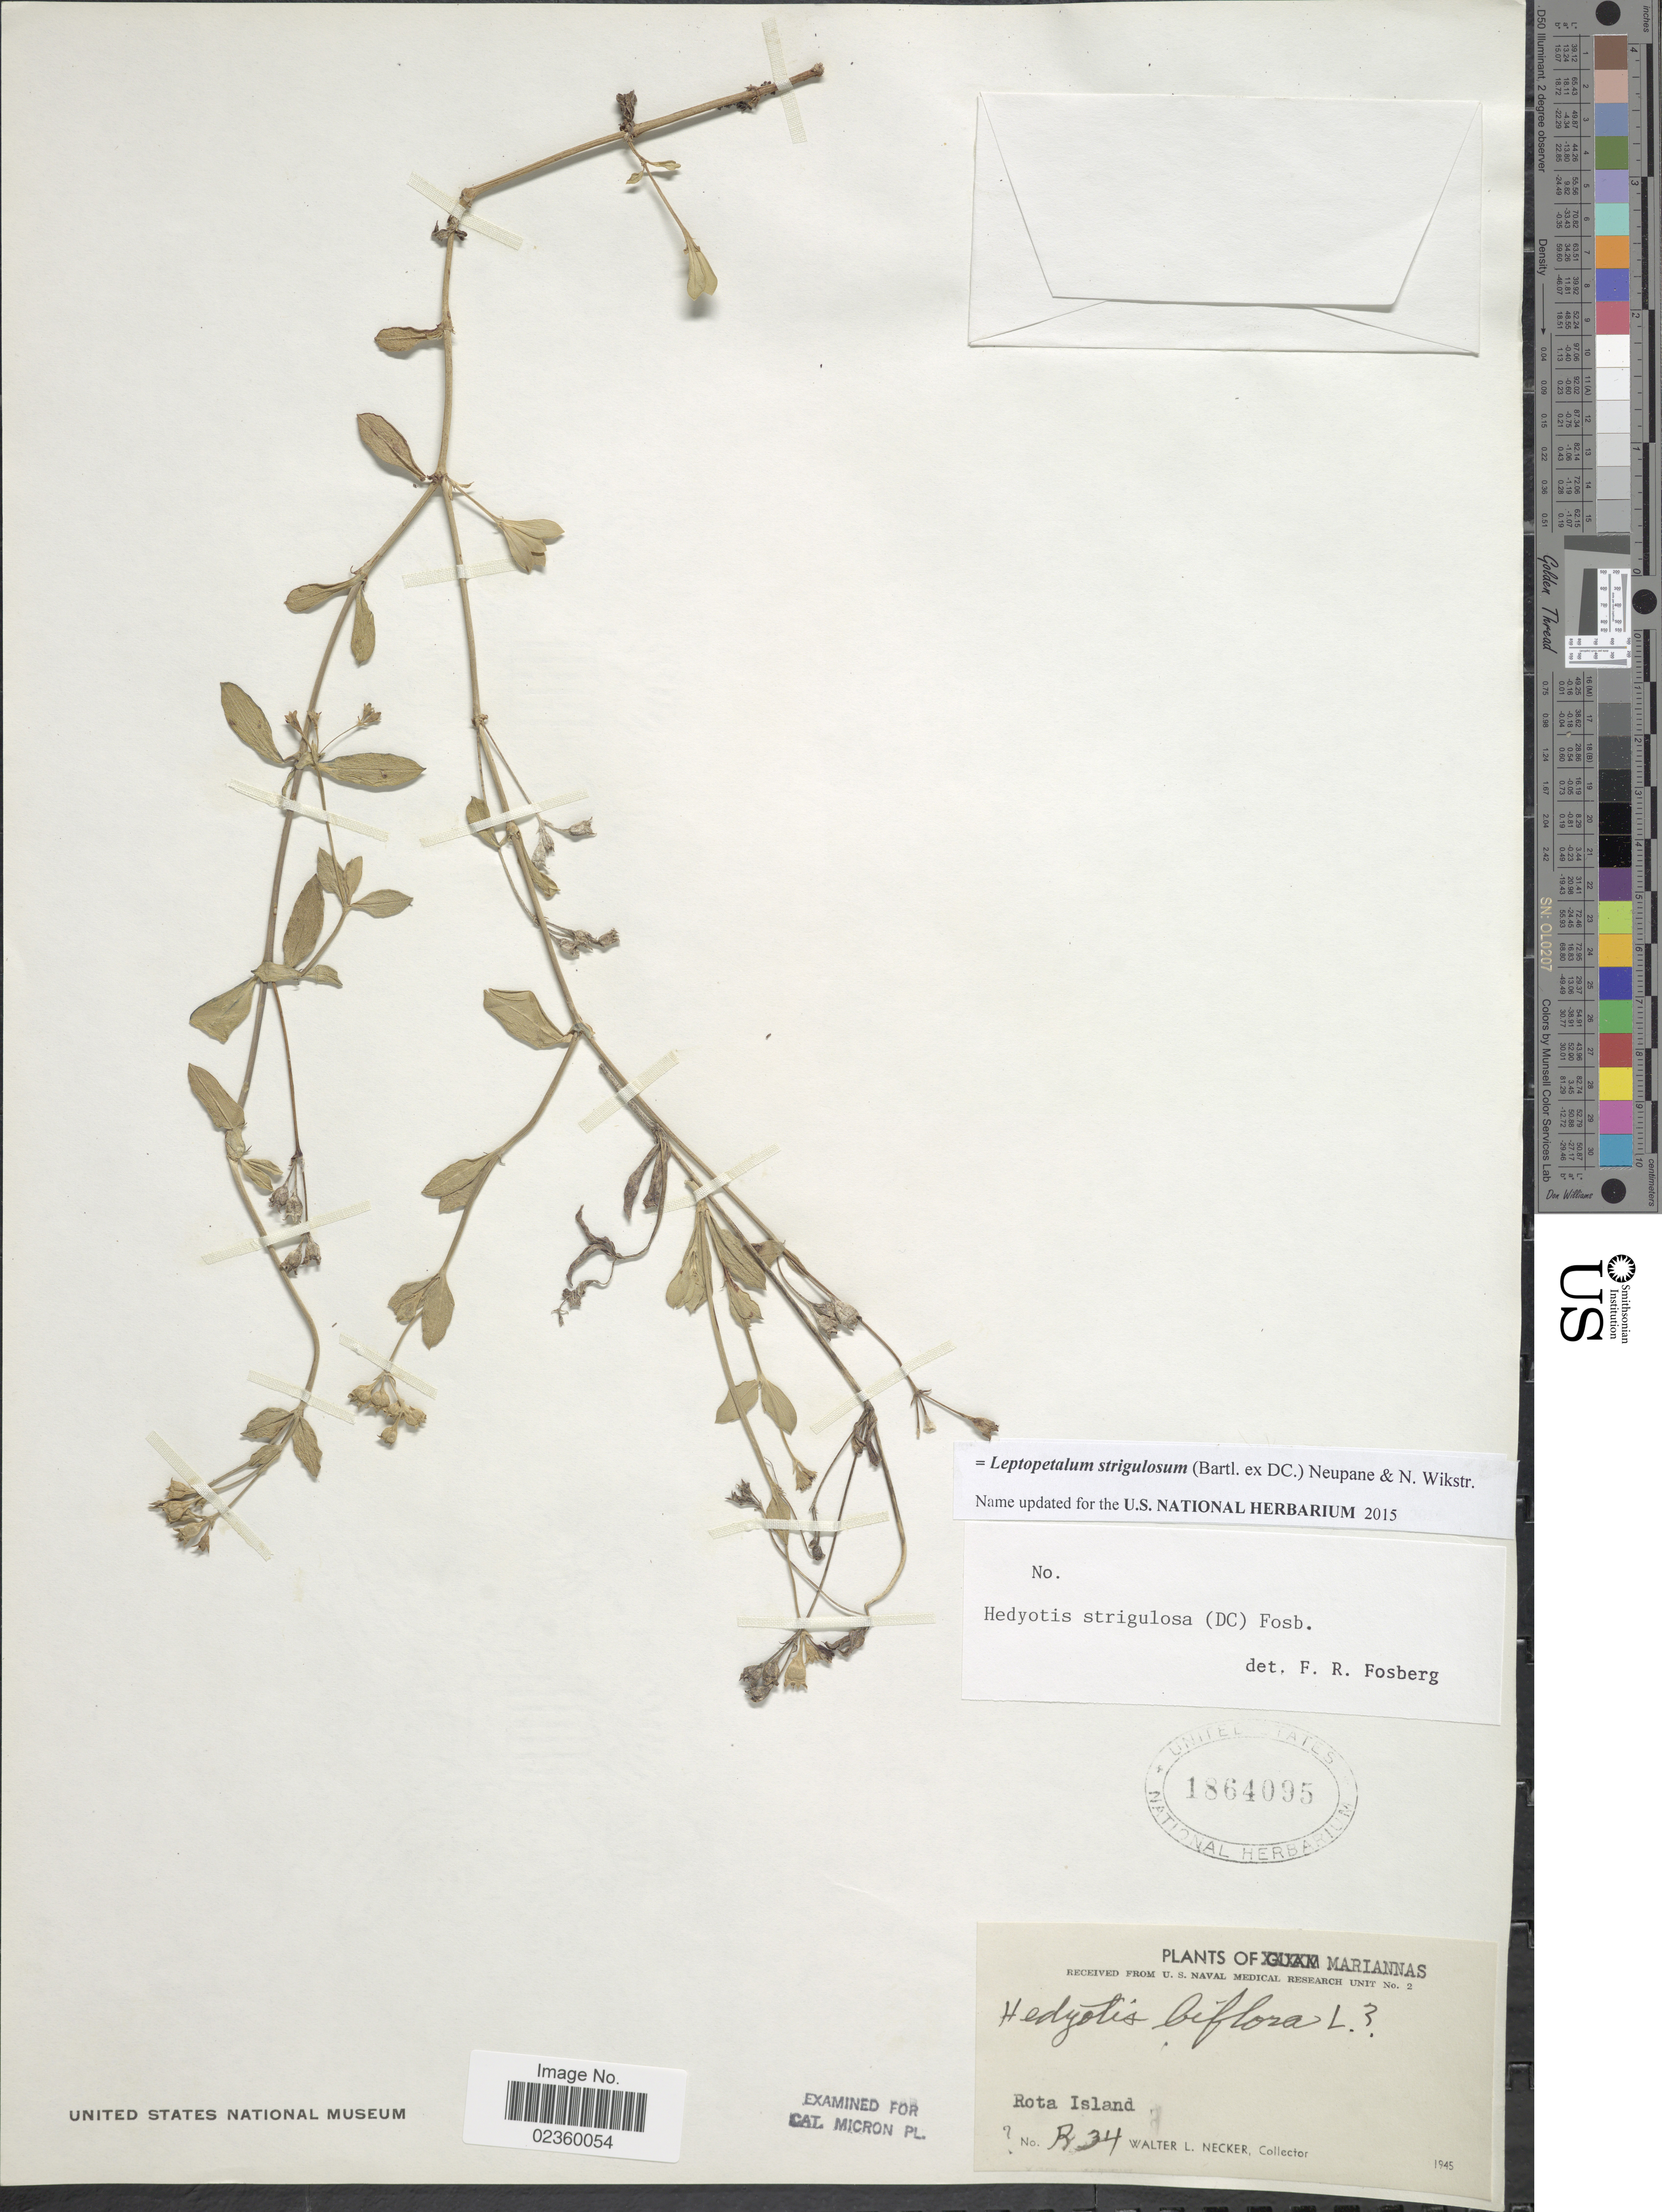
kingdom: Plantae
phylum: Tracheophyta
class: Magnoliopsida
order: Gentianales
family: Rubiaceae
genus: Leptopetalum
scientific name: Leptopetalum strigulosum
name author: (Bartl. ex DC.) Neupane & N. Wikstr.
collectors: W. L. Necker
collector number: R 34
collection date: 1945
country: Northern Mariana Islands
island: Rota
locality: Rota Island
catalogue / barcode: US 1864095